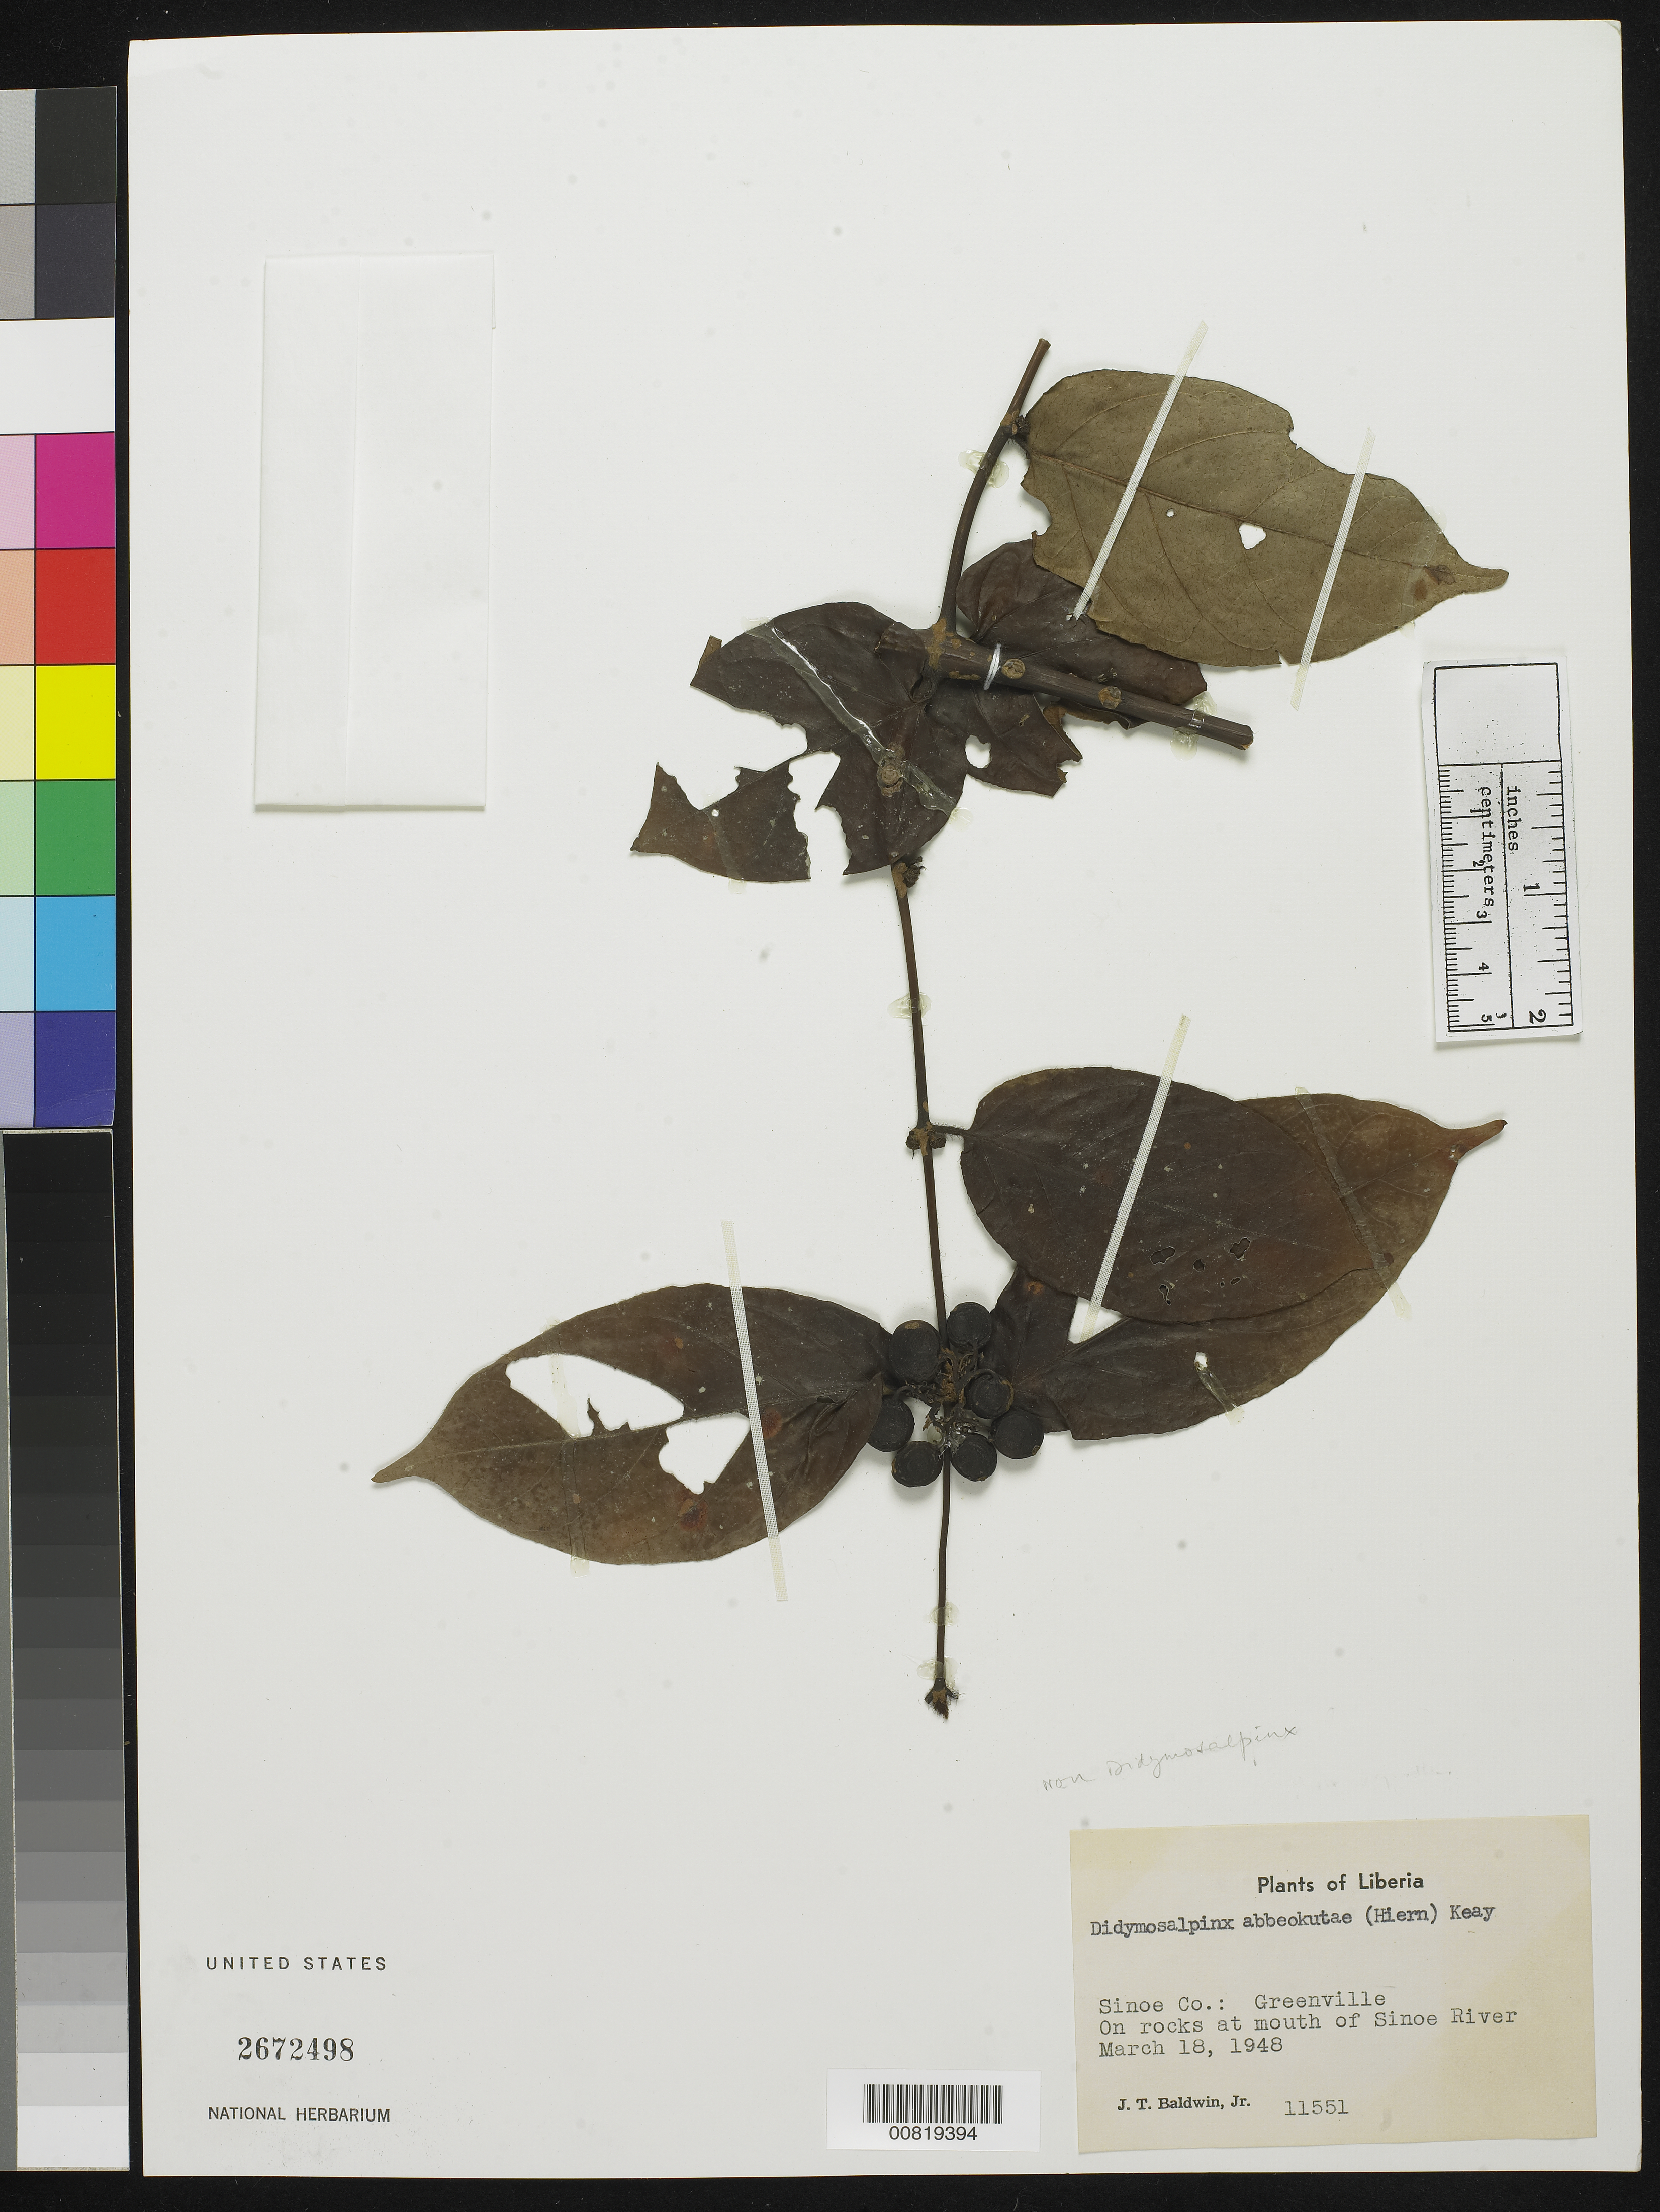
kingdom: Plantae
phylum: Tracheophyta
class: Magnoliopsida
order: Gentianales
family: Rubiaceae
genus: Didymosalpinx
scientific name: Didymosalpinx abbeokutae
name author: (Hiern) Keay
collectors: J. T. Baldwin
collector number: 11551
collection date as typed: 18 Mar 1948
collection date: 1948-03-18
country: Liberia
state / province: Sinoe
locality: Greenville, at mouth of Sinoe River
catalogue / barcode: US 2672498